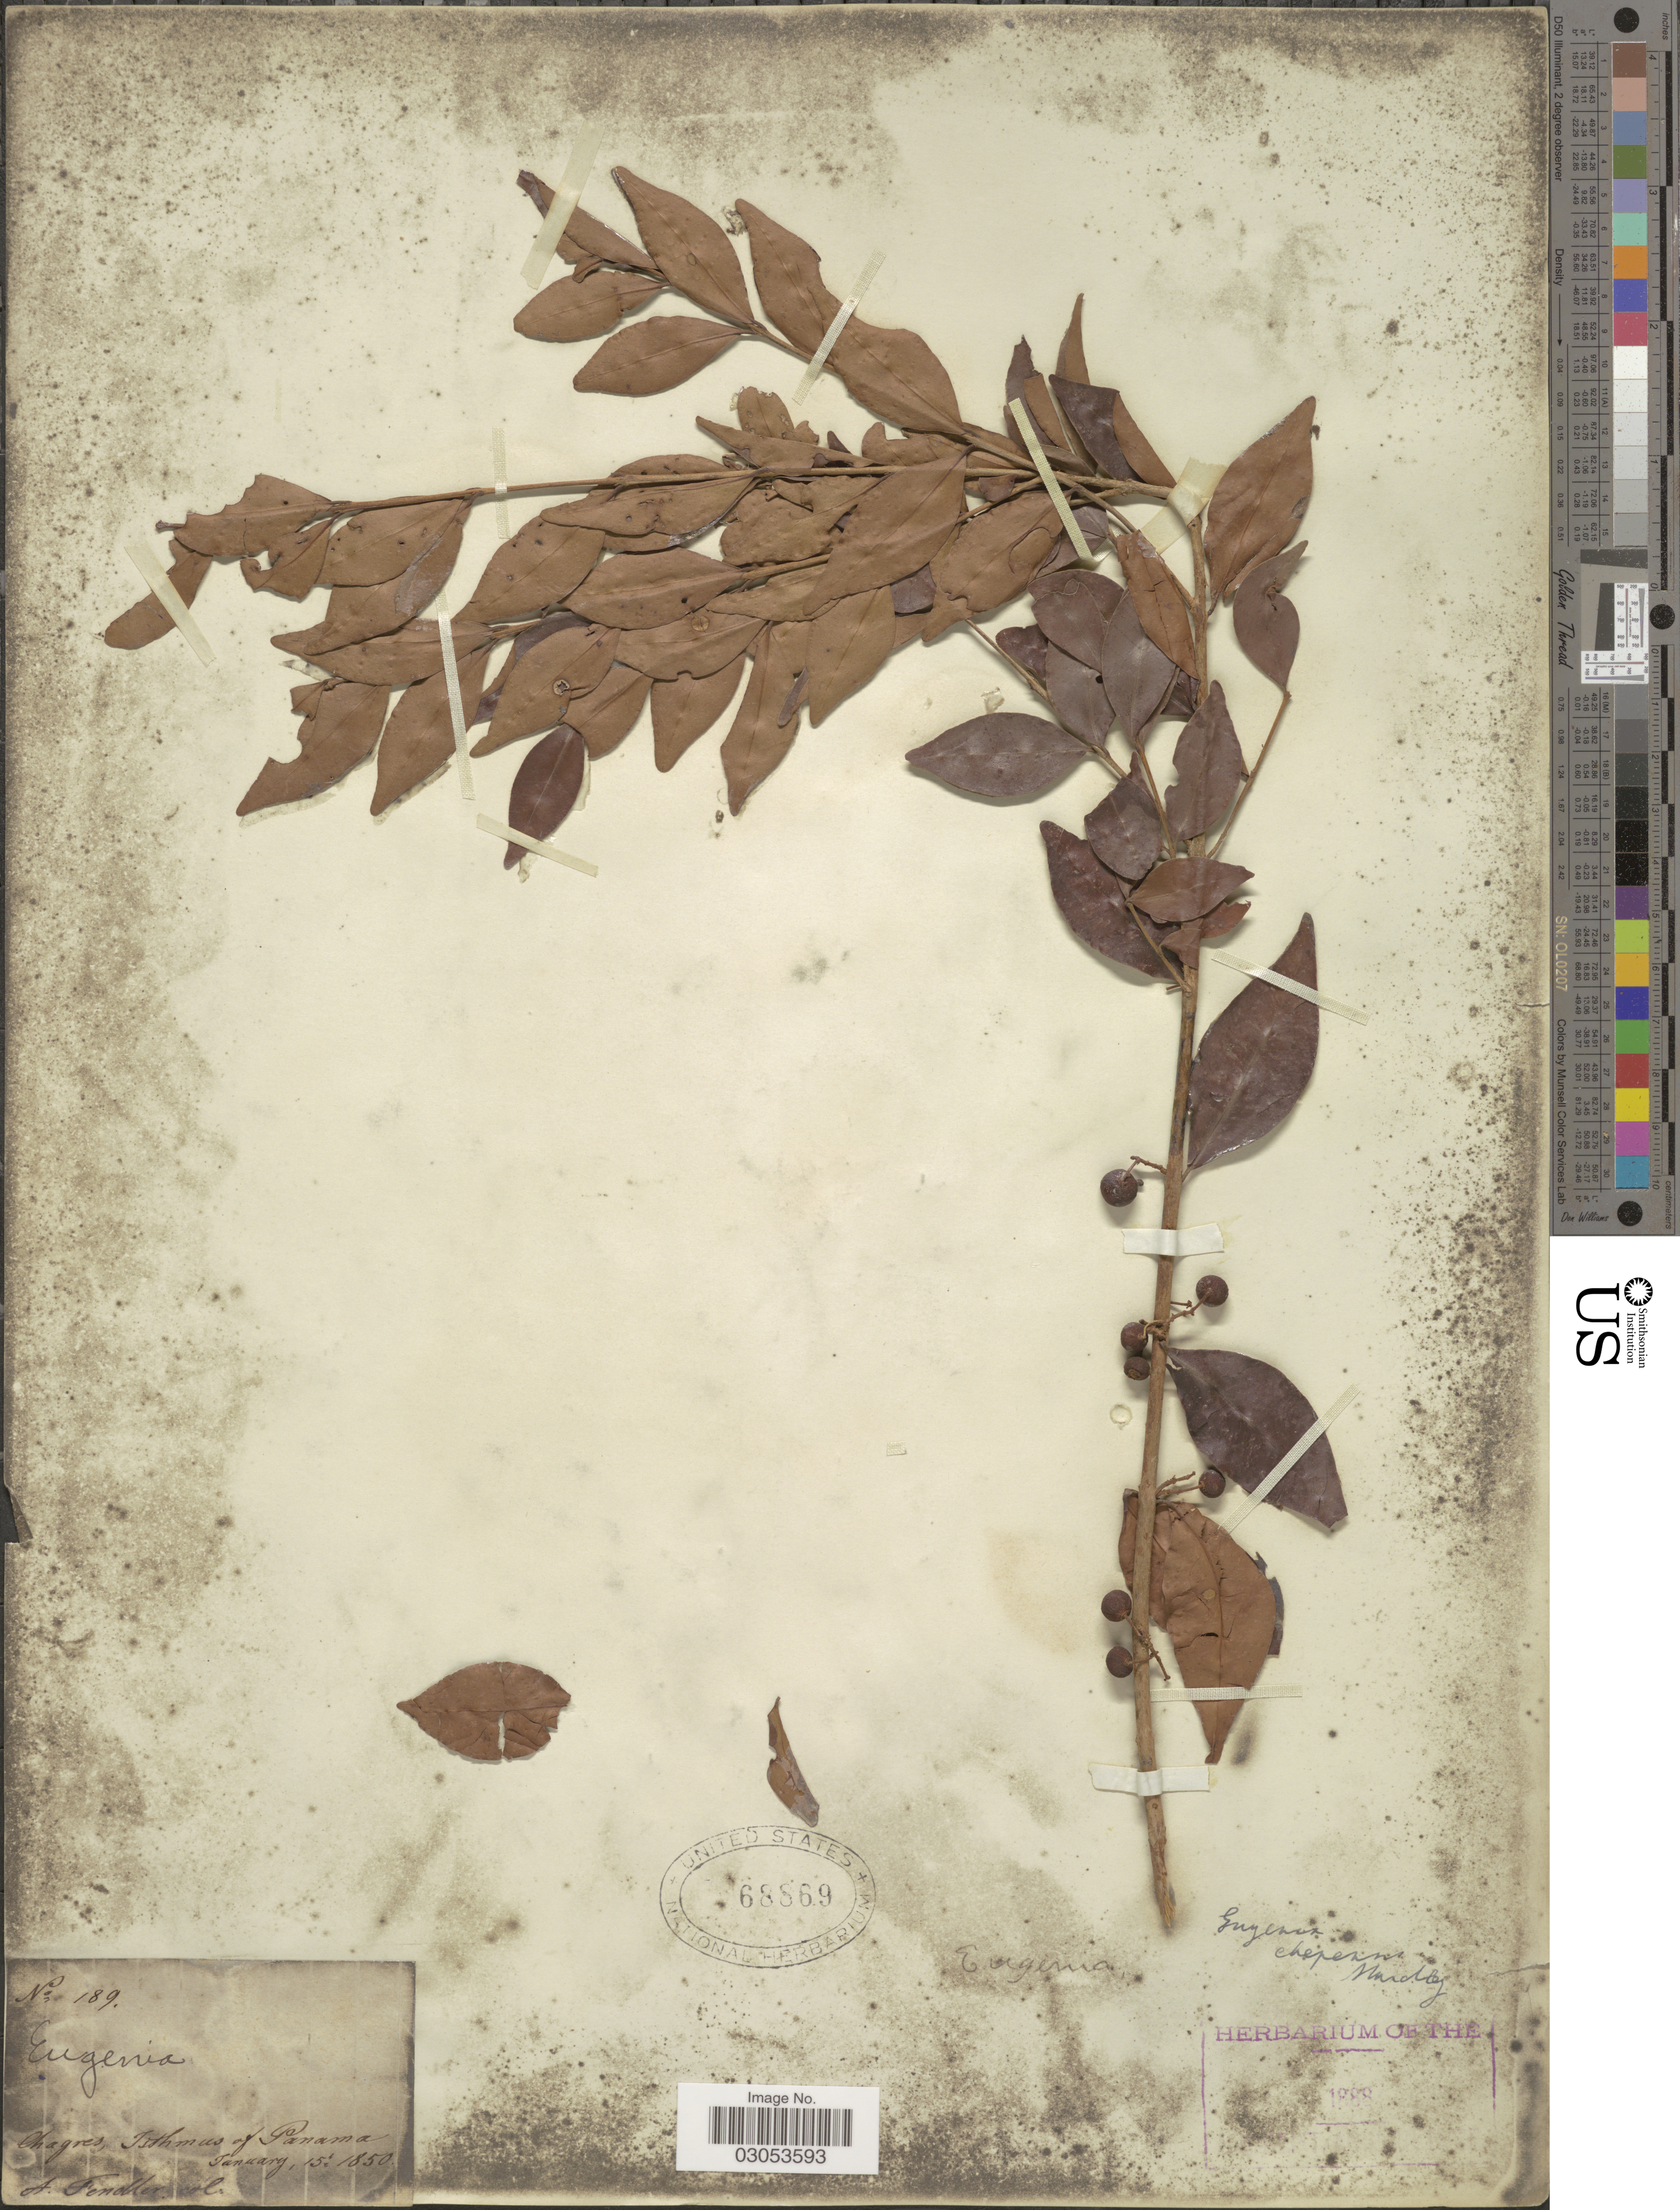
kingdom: Plantae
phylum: Tracheophyta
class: Magnoliopsida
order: Myrtales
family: Myrtaceae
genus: Eugenia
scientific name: Eugenia chepensis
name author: Standl.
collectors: A. Fendler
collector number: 189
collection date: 1850-01-15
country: Panama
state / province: Panamá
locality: Chagres, Isthmus of Panama.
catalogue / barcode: US 68869